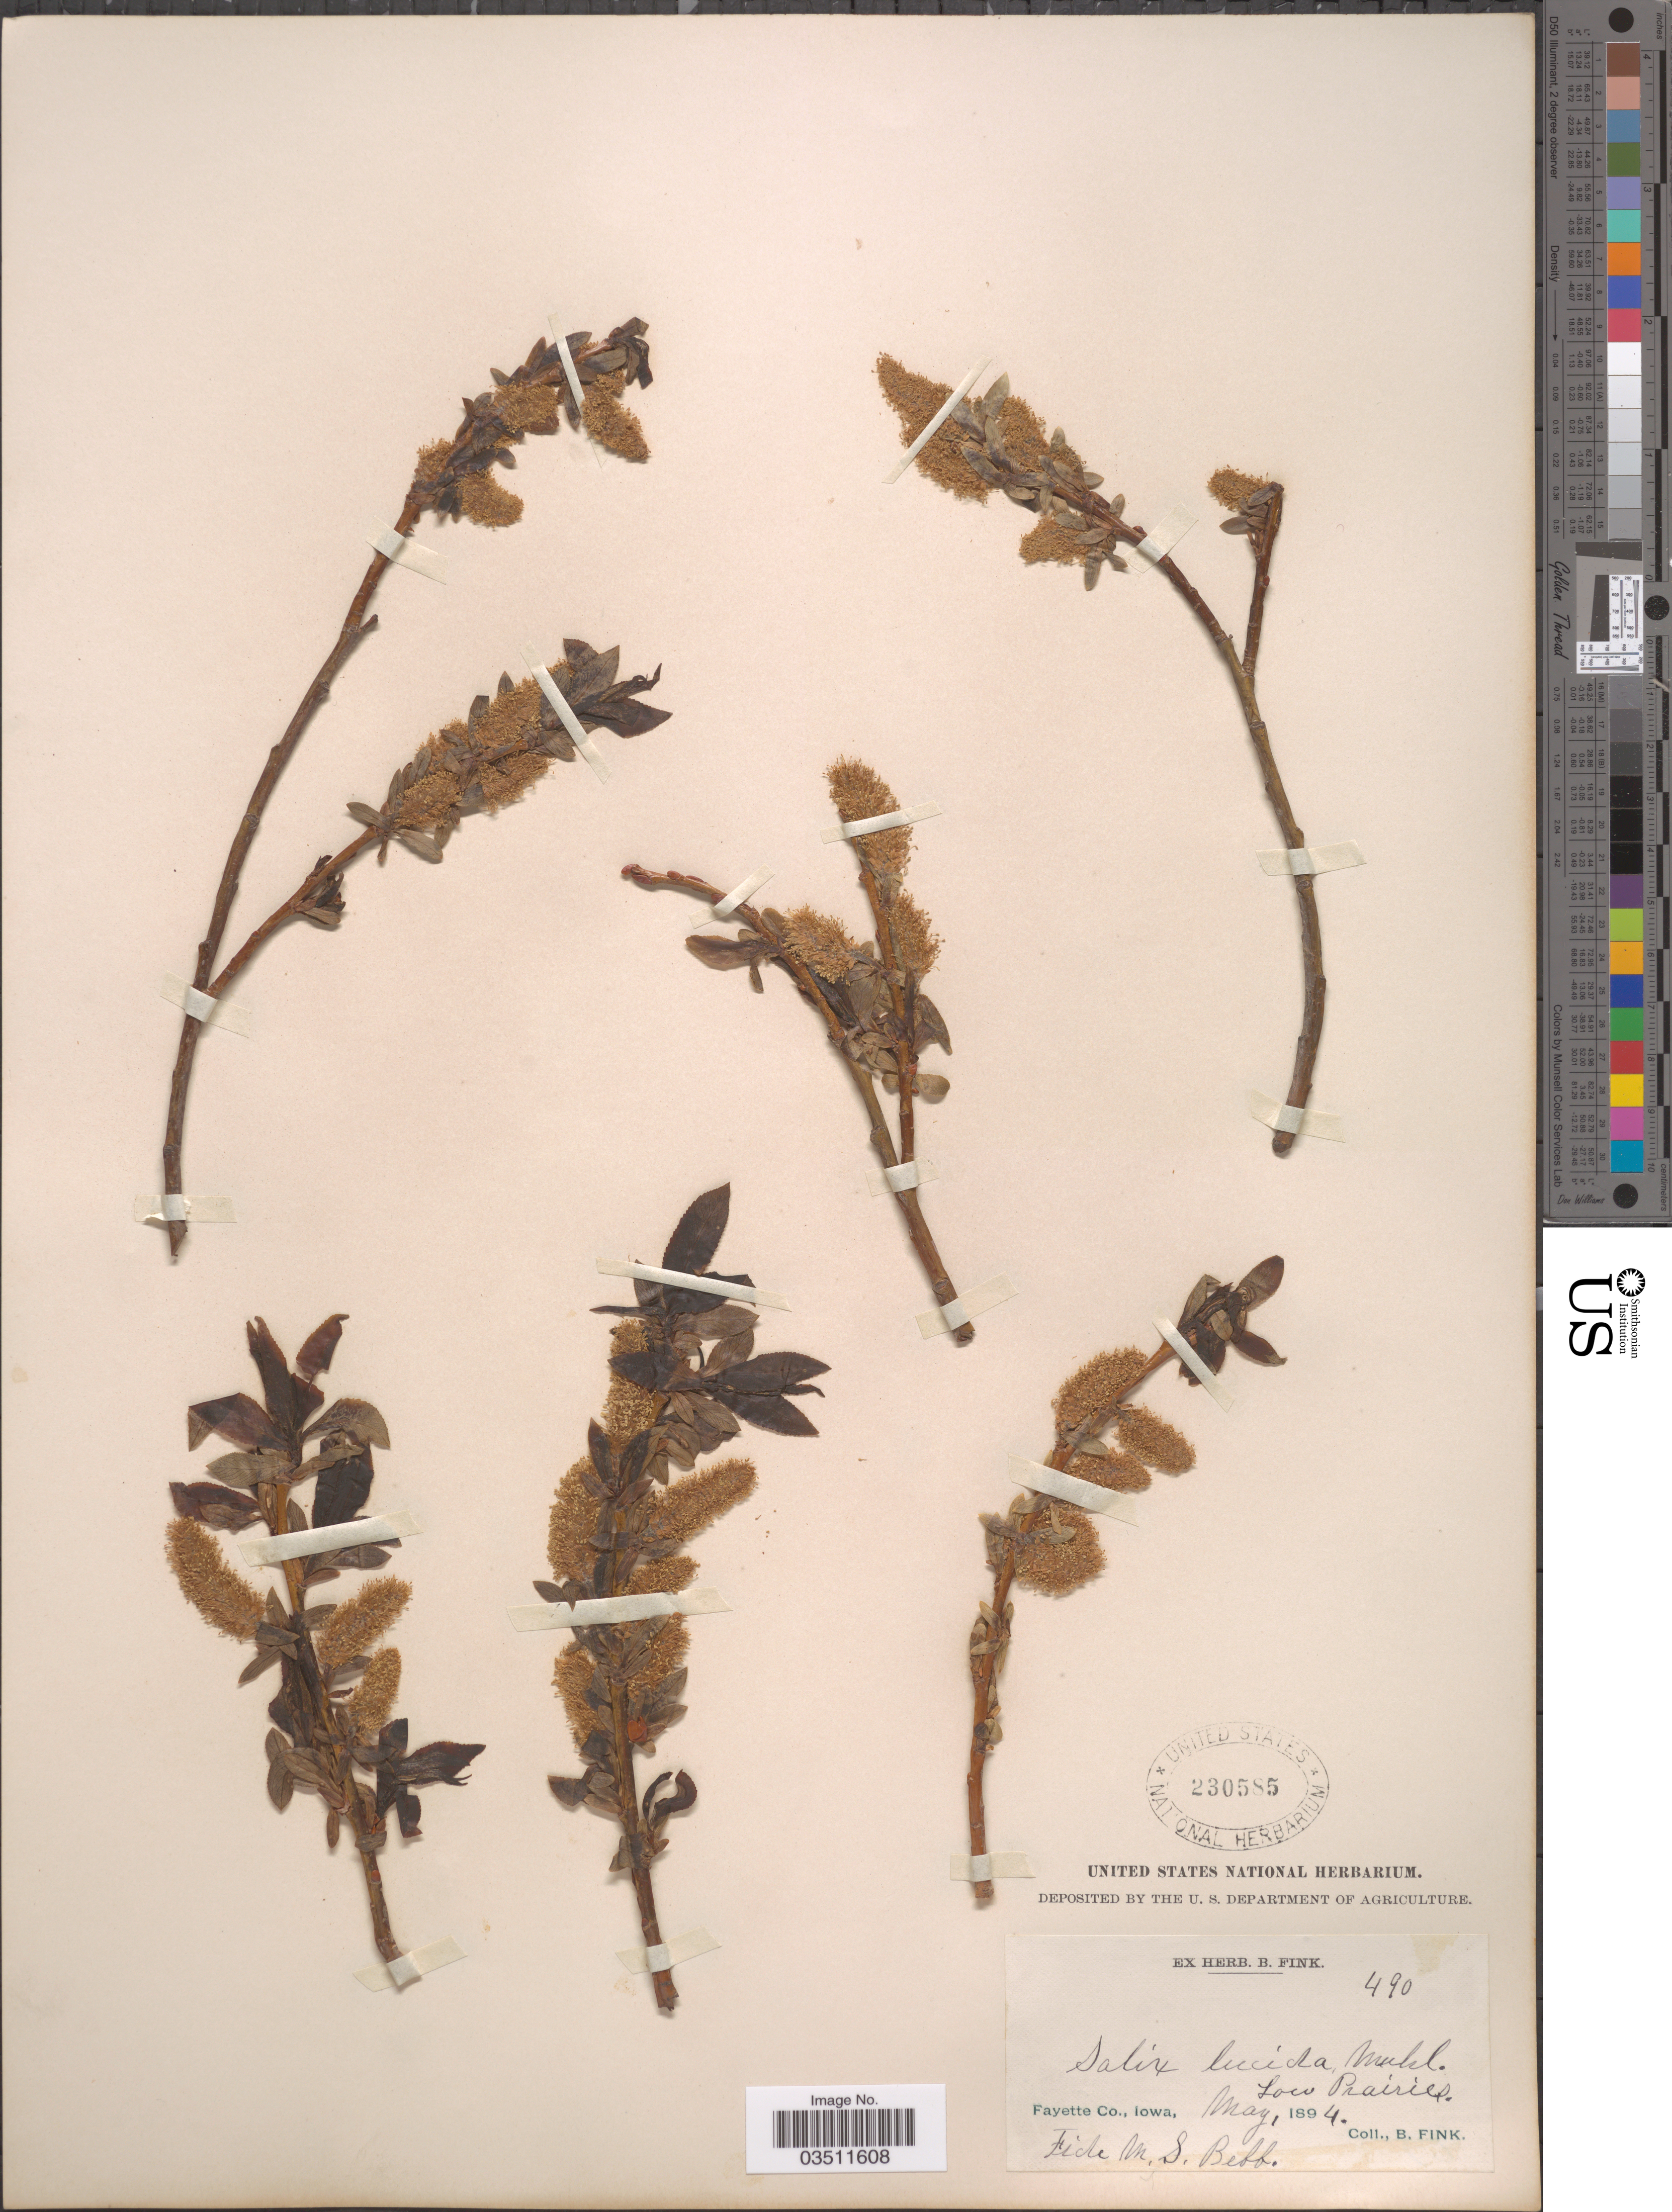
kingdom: Plantae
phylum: Tracheophyta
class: Magnoliopsida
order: Malpighiales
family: Salicaceae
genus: Salix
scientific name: Salix lucida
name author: Muhl.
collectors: B. Fink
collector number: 490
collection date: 1894-05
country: United States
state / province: Iowa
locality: Fayette Co.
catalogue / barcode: US 230585